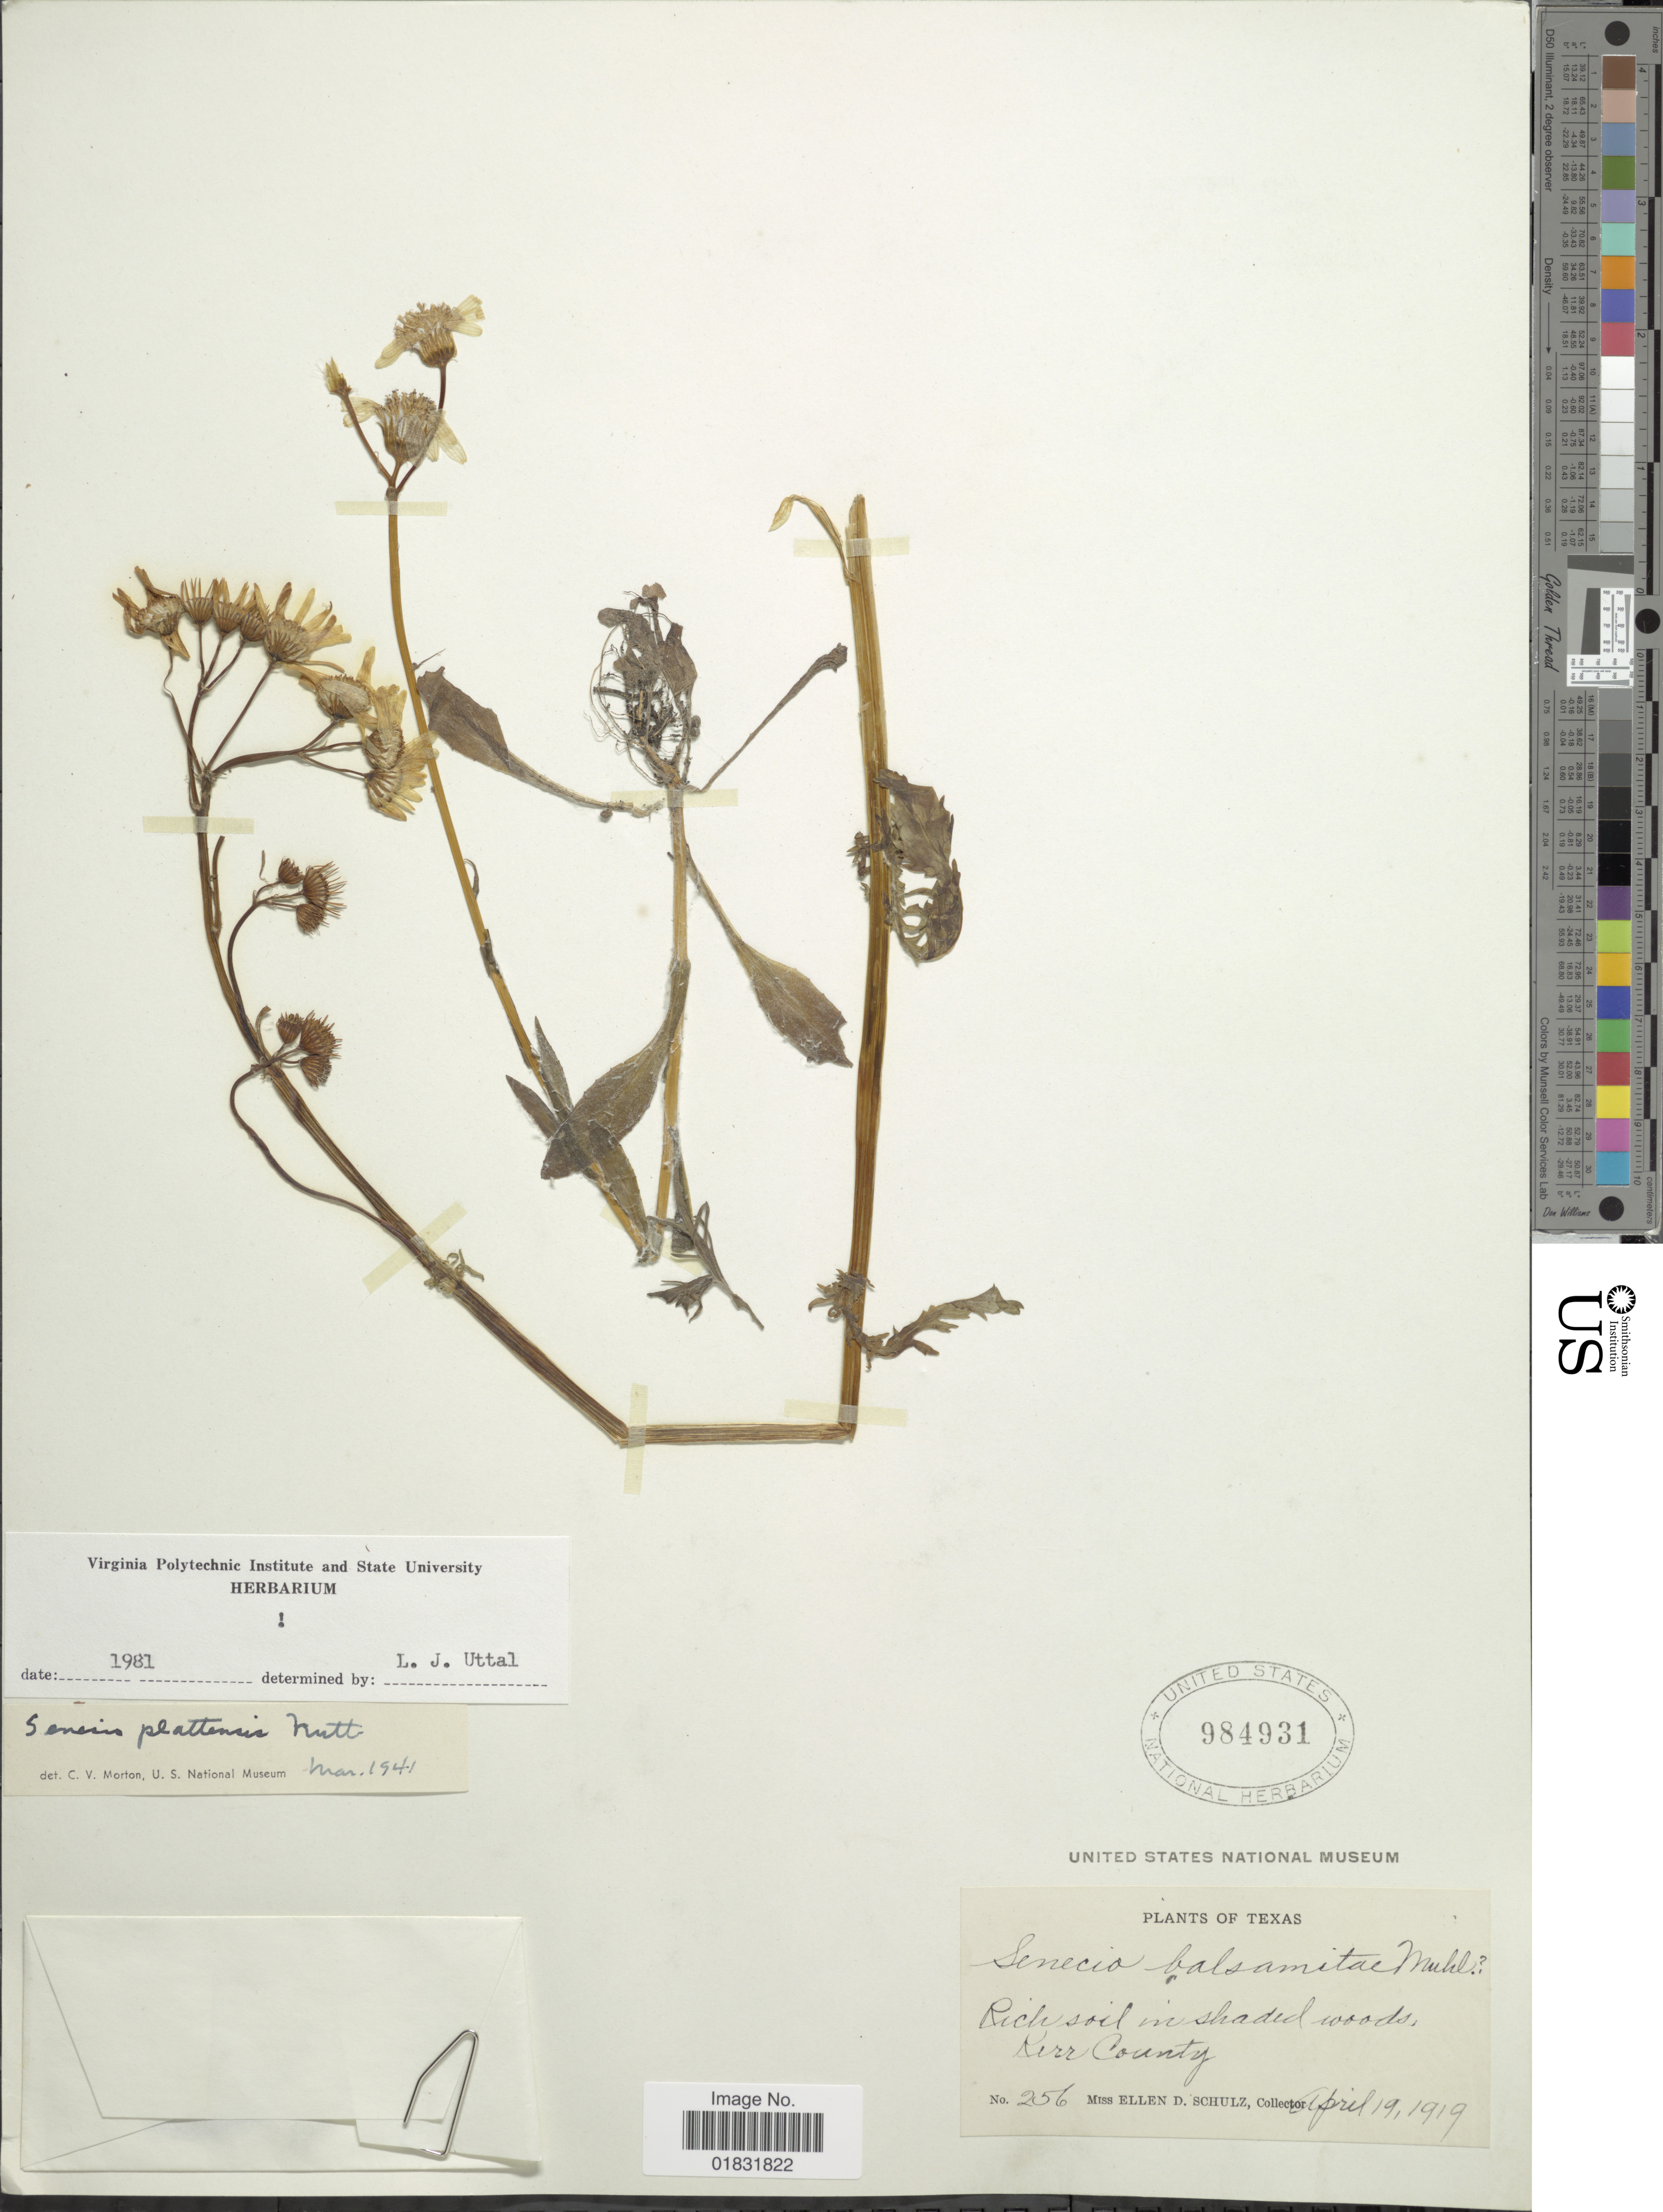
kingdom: Plantae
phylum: Tracheophyta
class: Magnoliopsida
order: Asterales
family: Asteraceae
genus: Packera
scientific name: Packera plattensis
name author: W.A. Weber & Á. Löve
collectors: E. D. Schulz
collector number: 256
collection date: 1919-04-19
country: United States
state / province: Texas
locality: Rich soil insagded woods, Kerr County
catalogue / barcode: US 984931